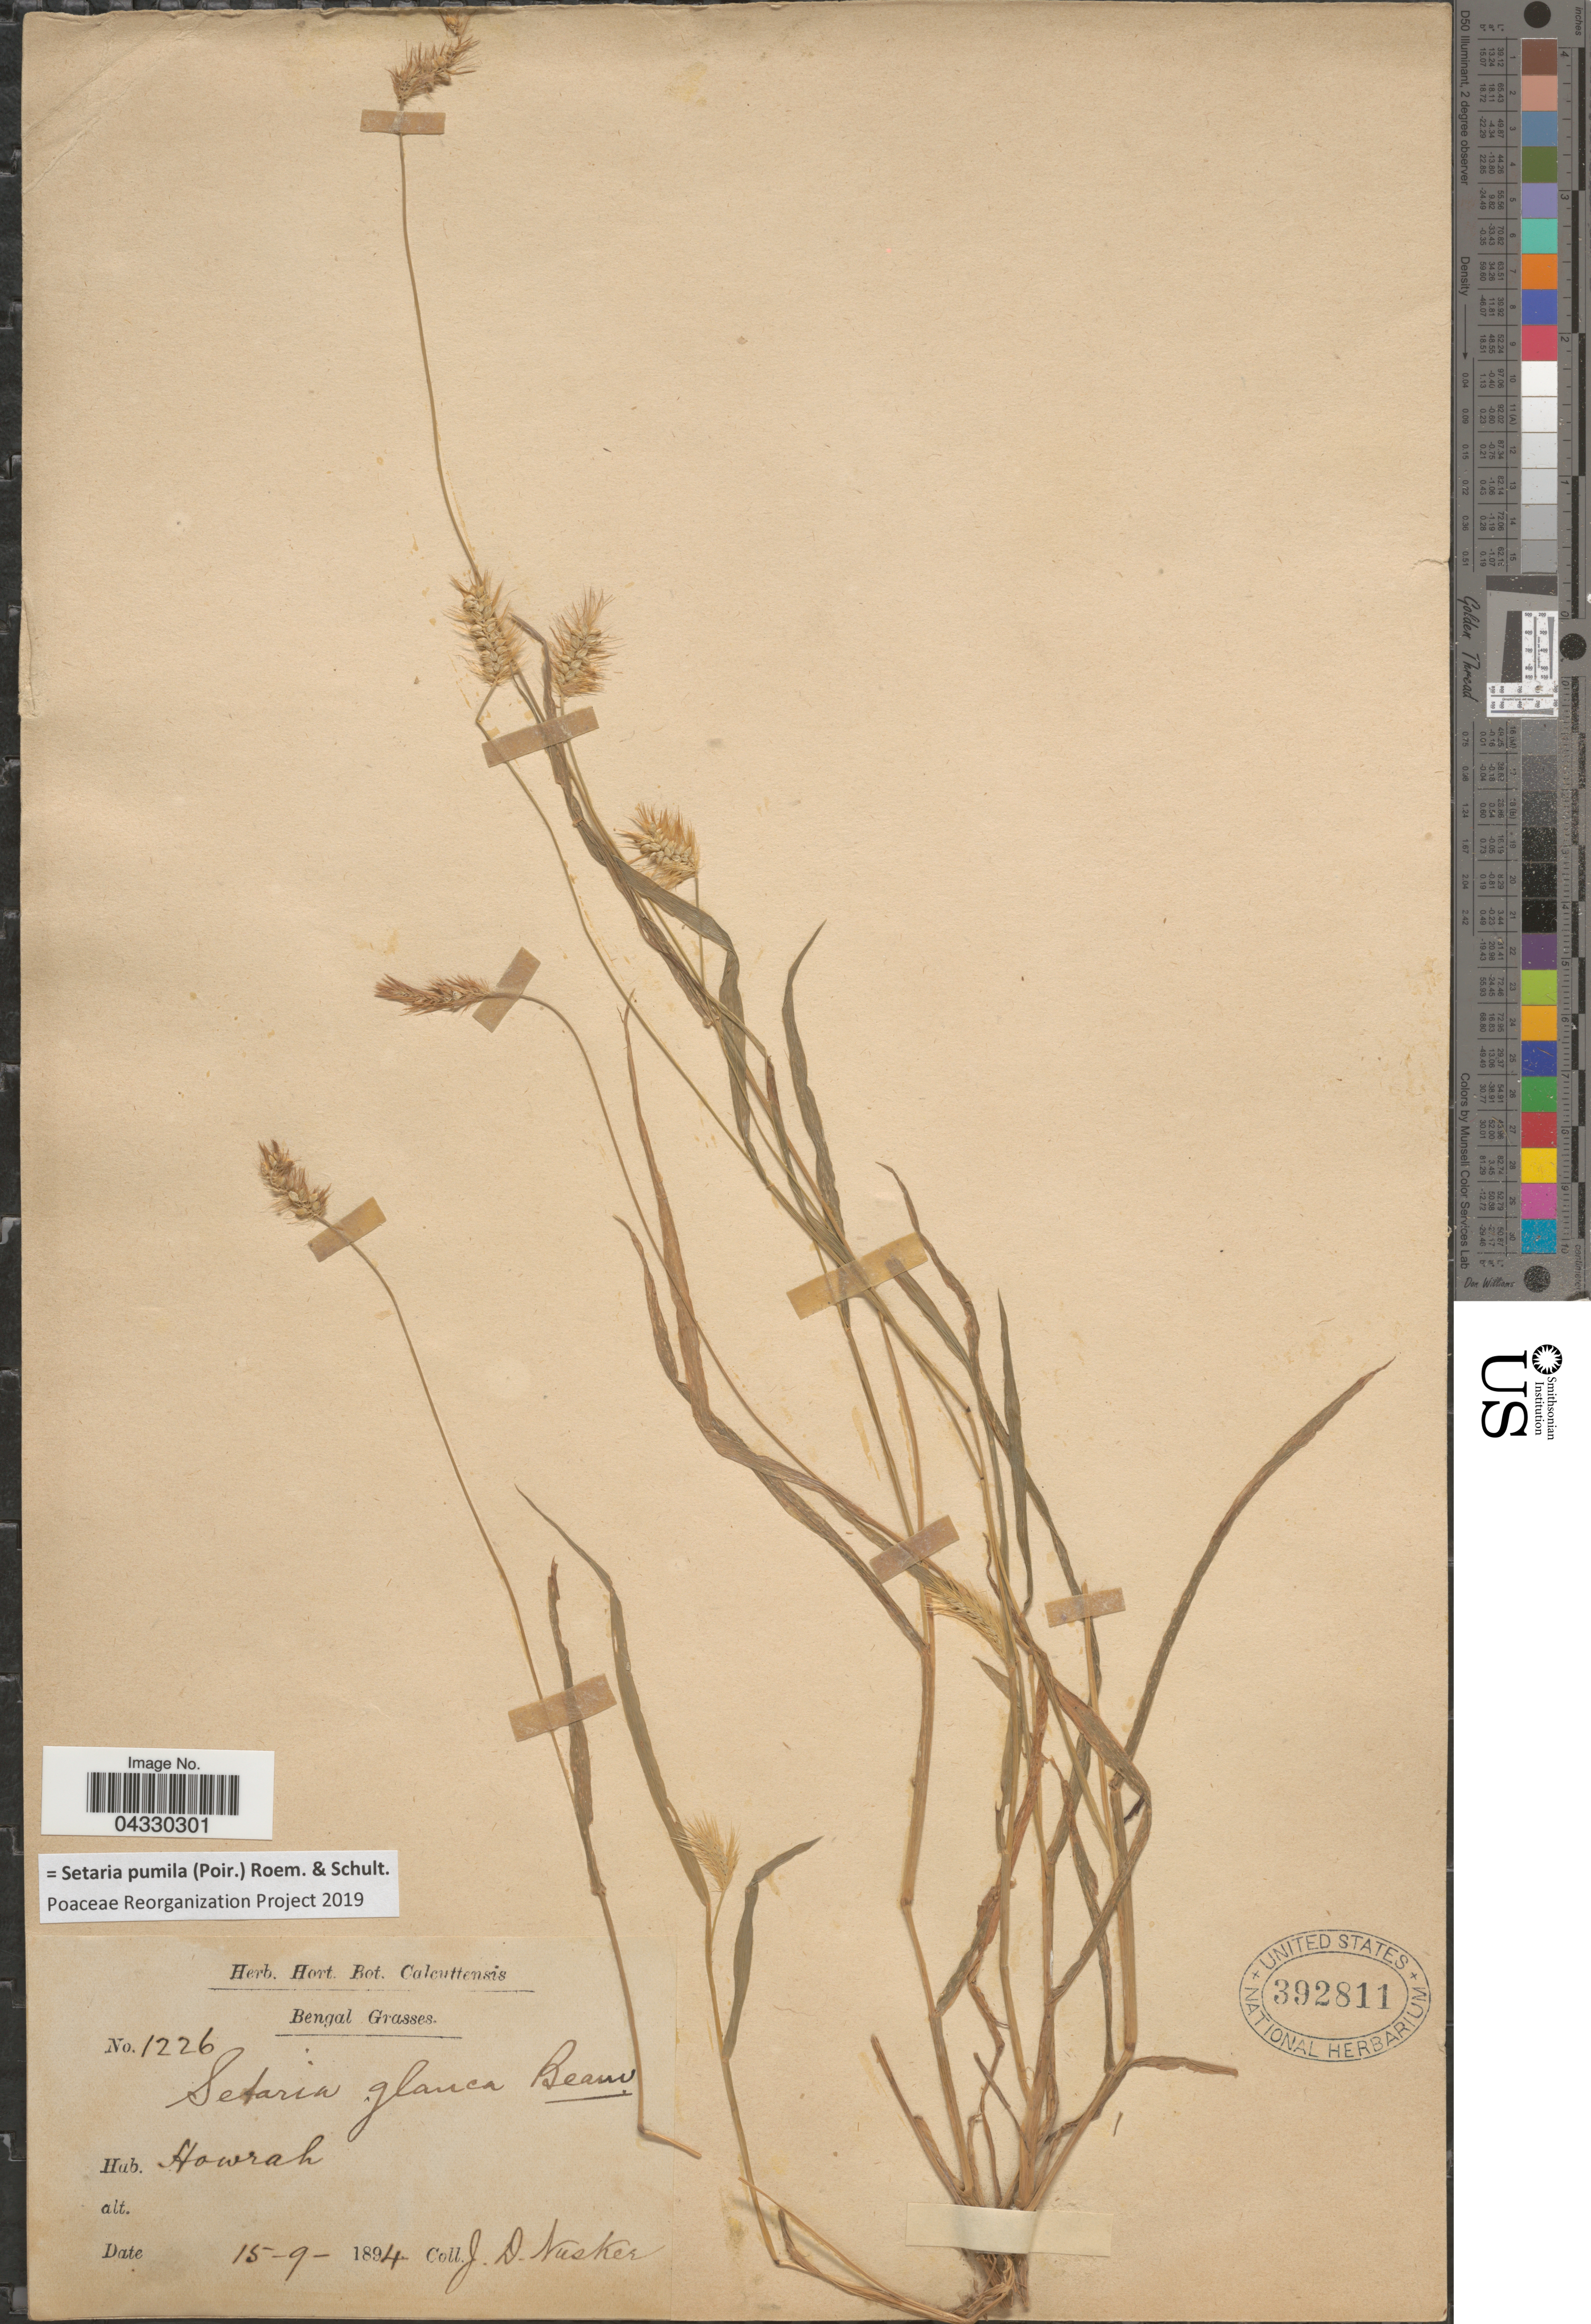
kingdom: Plantae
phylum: Tracheophyta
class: Liliopsida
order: Poales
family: Poaceae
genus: Setaria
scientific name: Setaria pumila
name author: (Poir.) Roem. & Schult.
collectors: J. D. Nusker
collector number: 1226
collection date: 1894-09-15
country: India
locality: Bengal. Howrah.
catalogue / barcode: US 392811